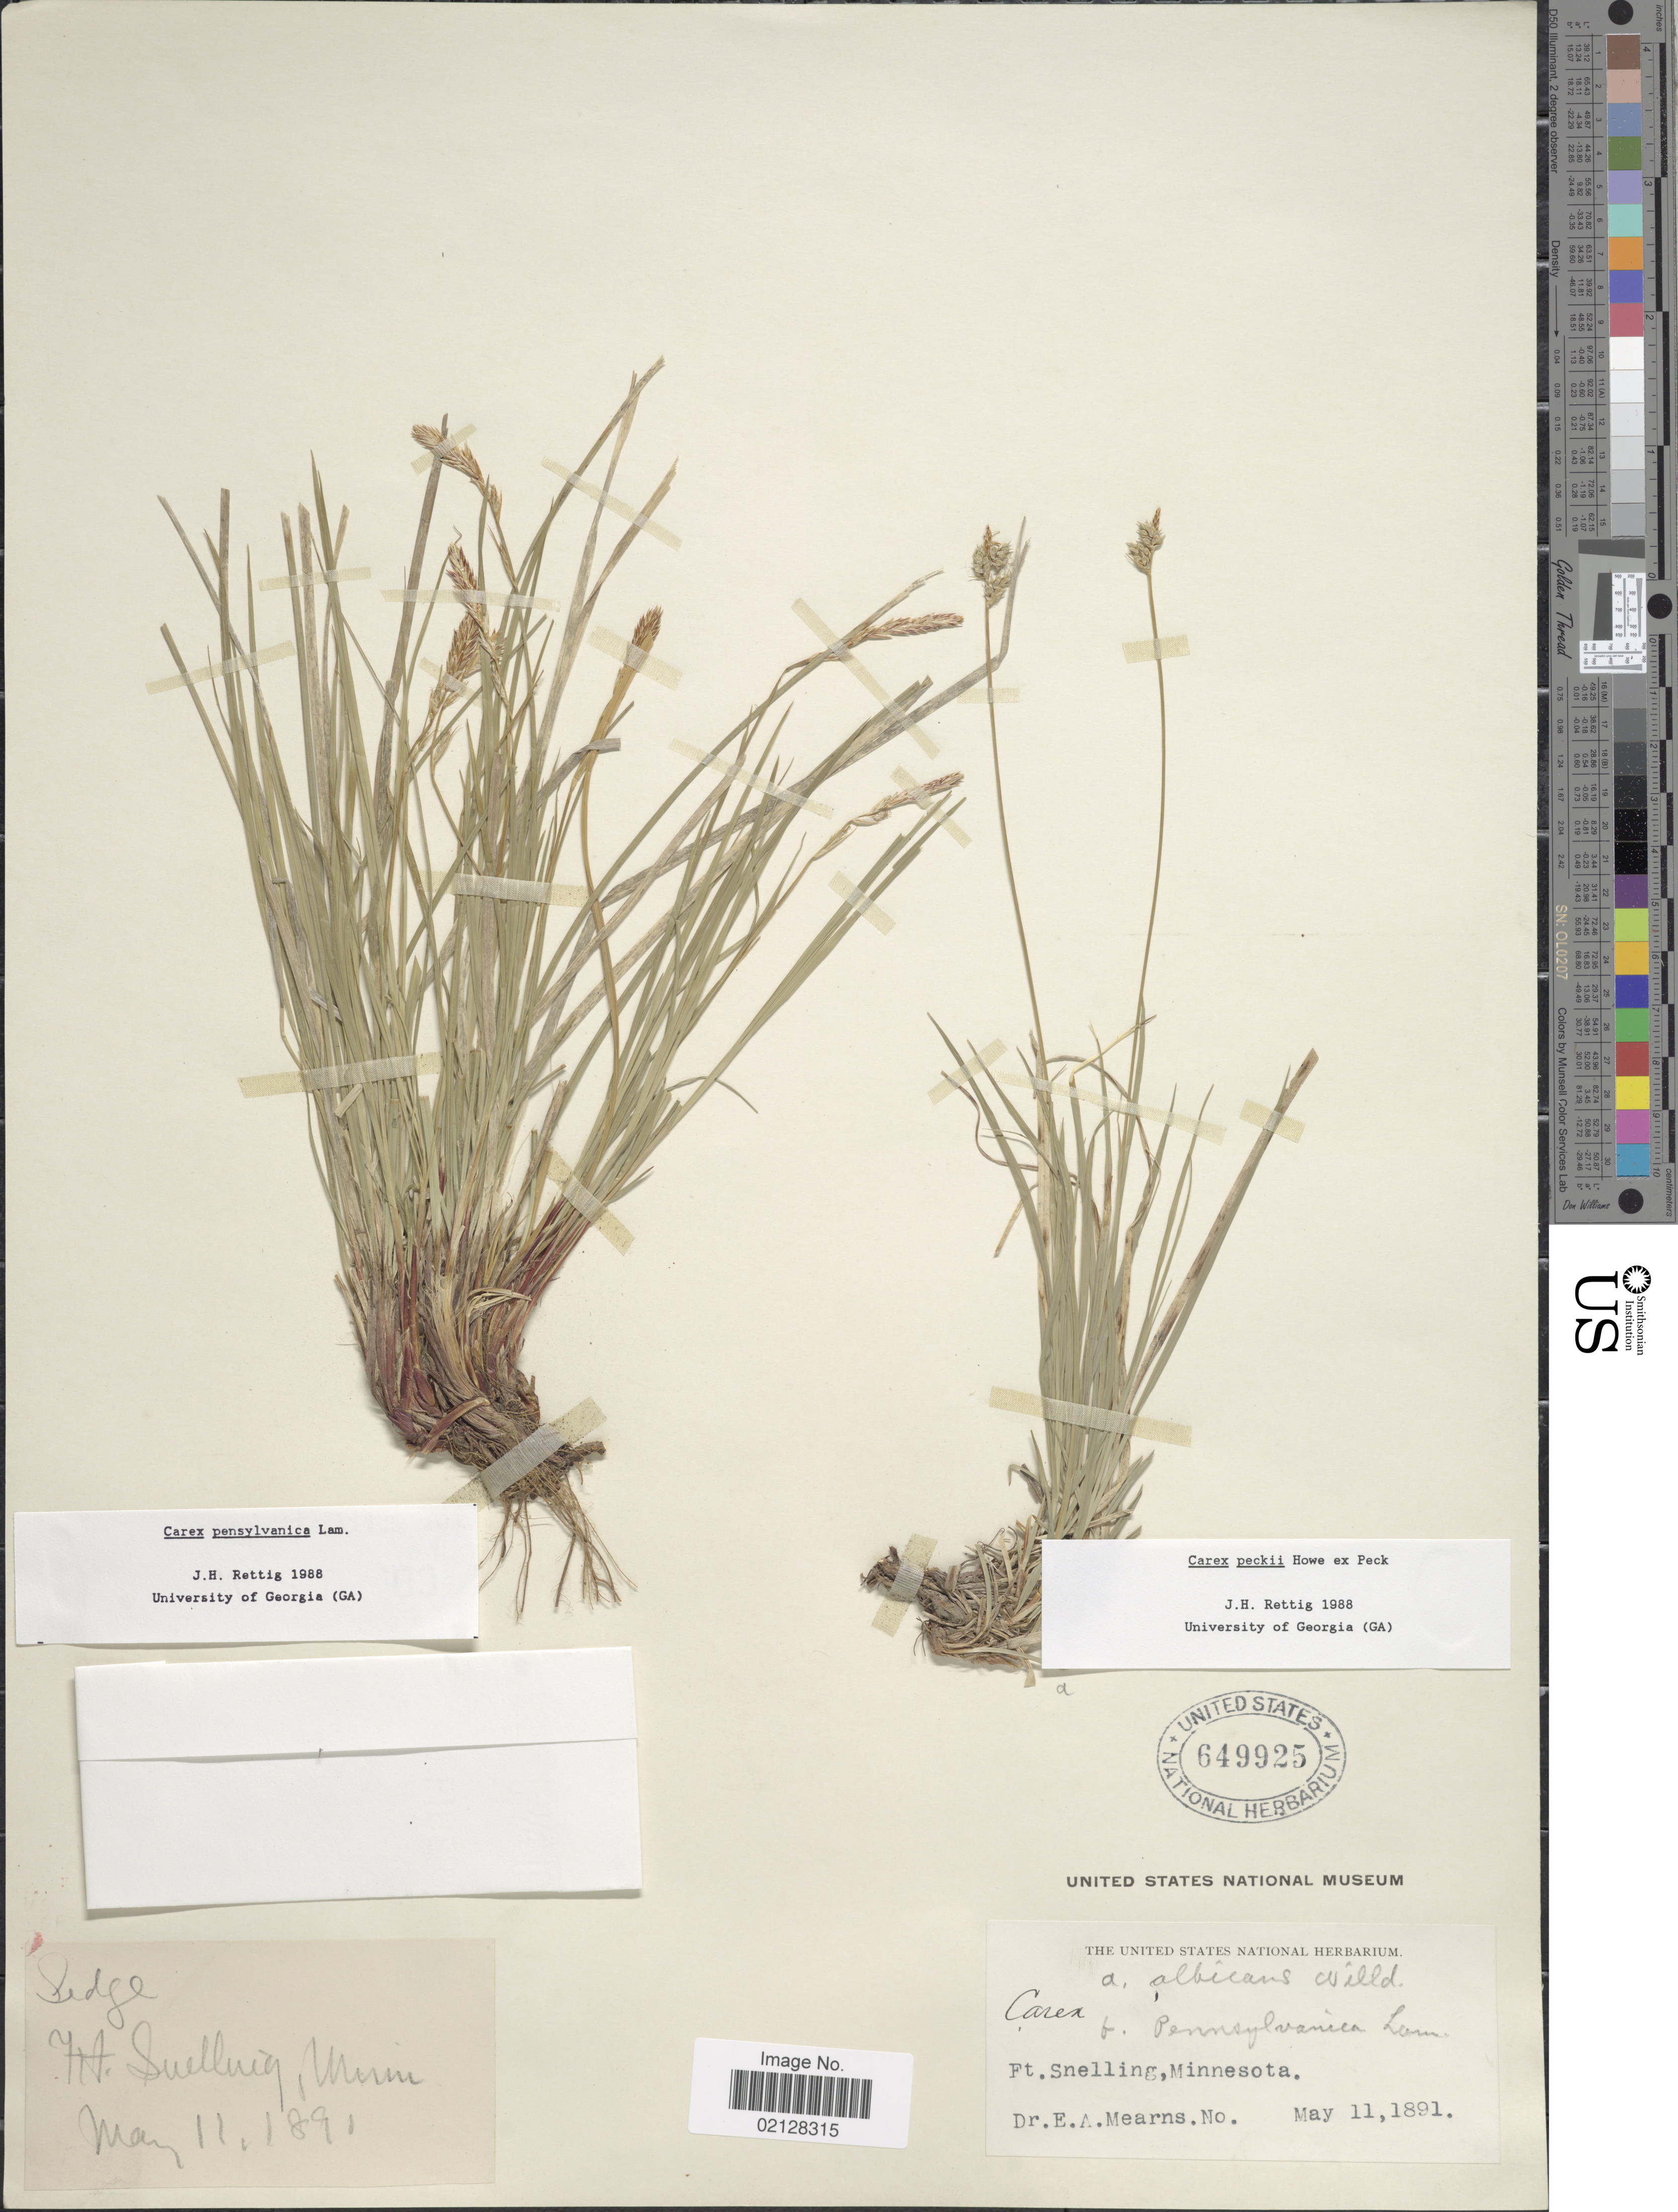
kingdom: Plantae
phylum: Tracheophyta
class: Liliopsida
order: Poales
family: Cyperaceae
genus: Carex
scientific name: Carex peckii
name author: Howe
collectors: E. A. Mearns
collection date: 1891-05-11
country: United States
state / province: Minnesota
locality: Ft. Snelling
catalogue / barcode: US 649925